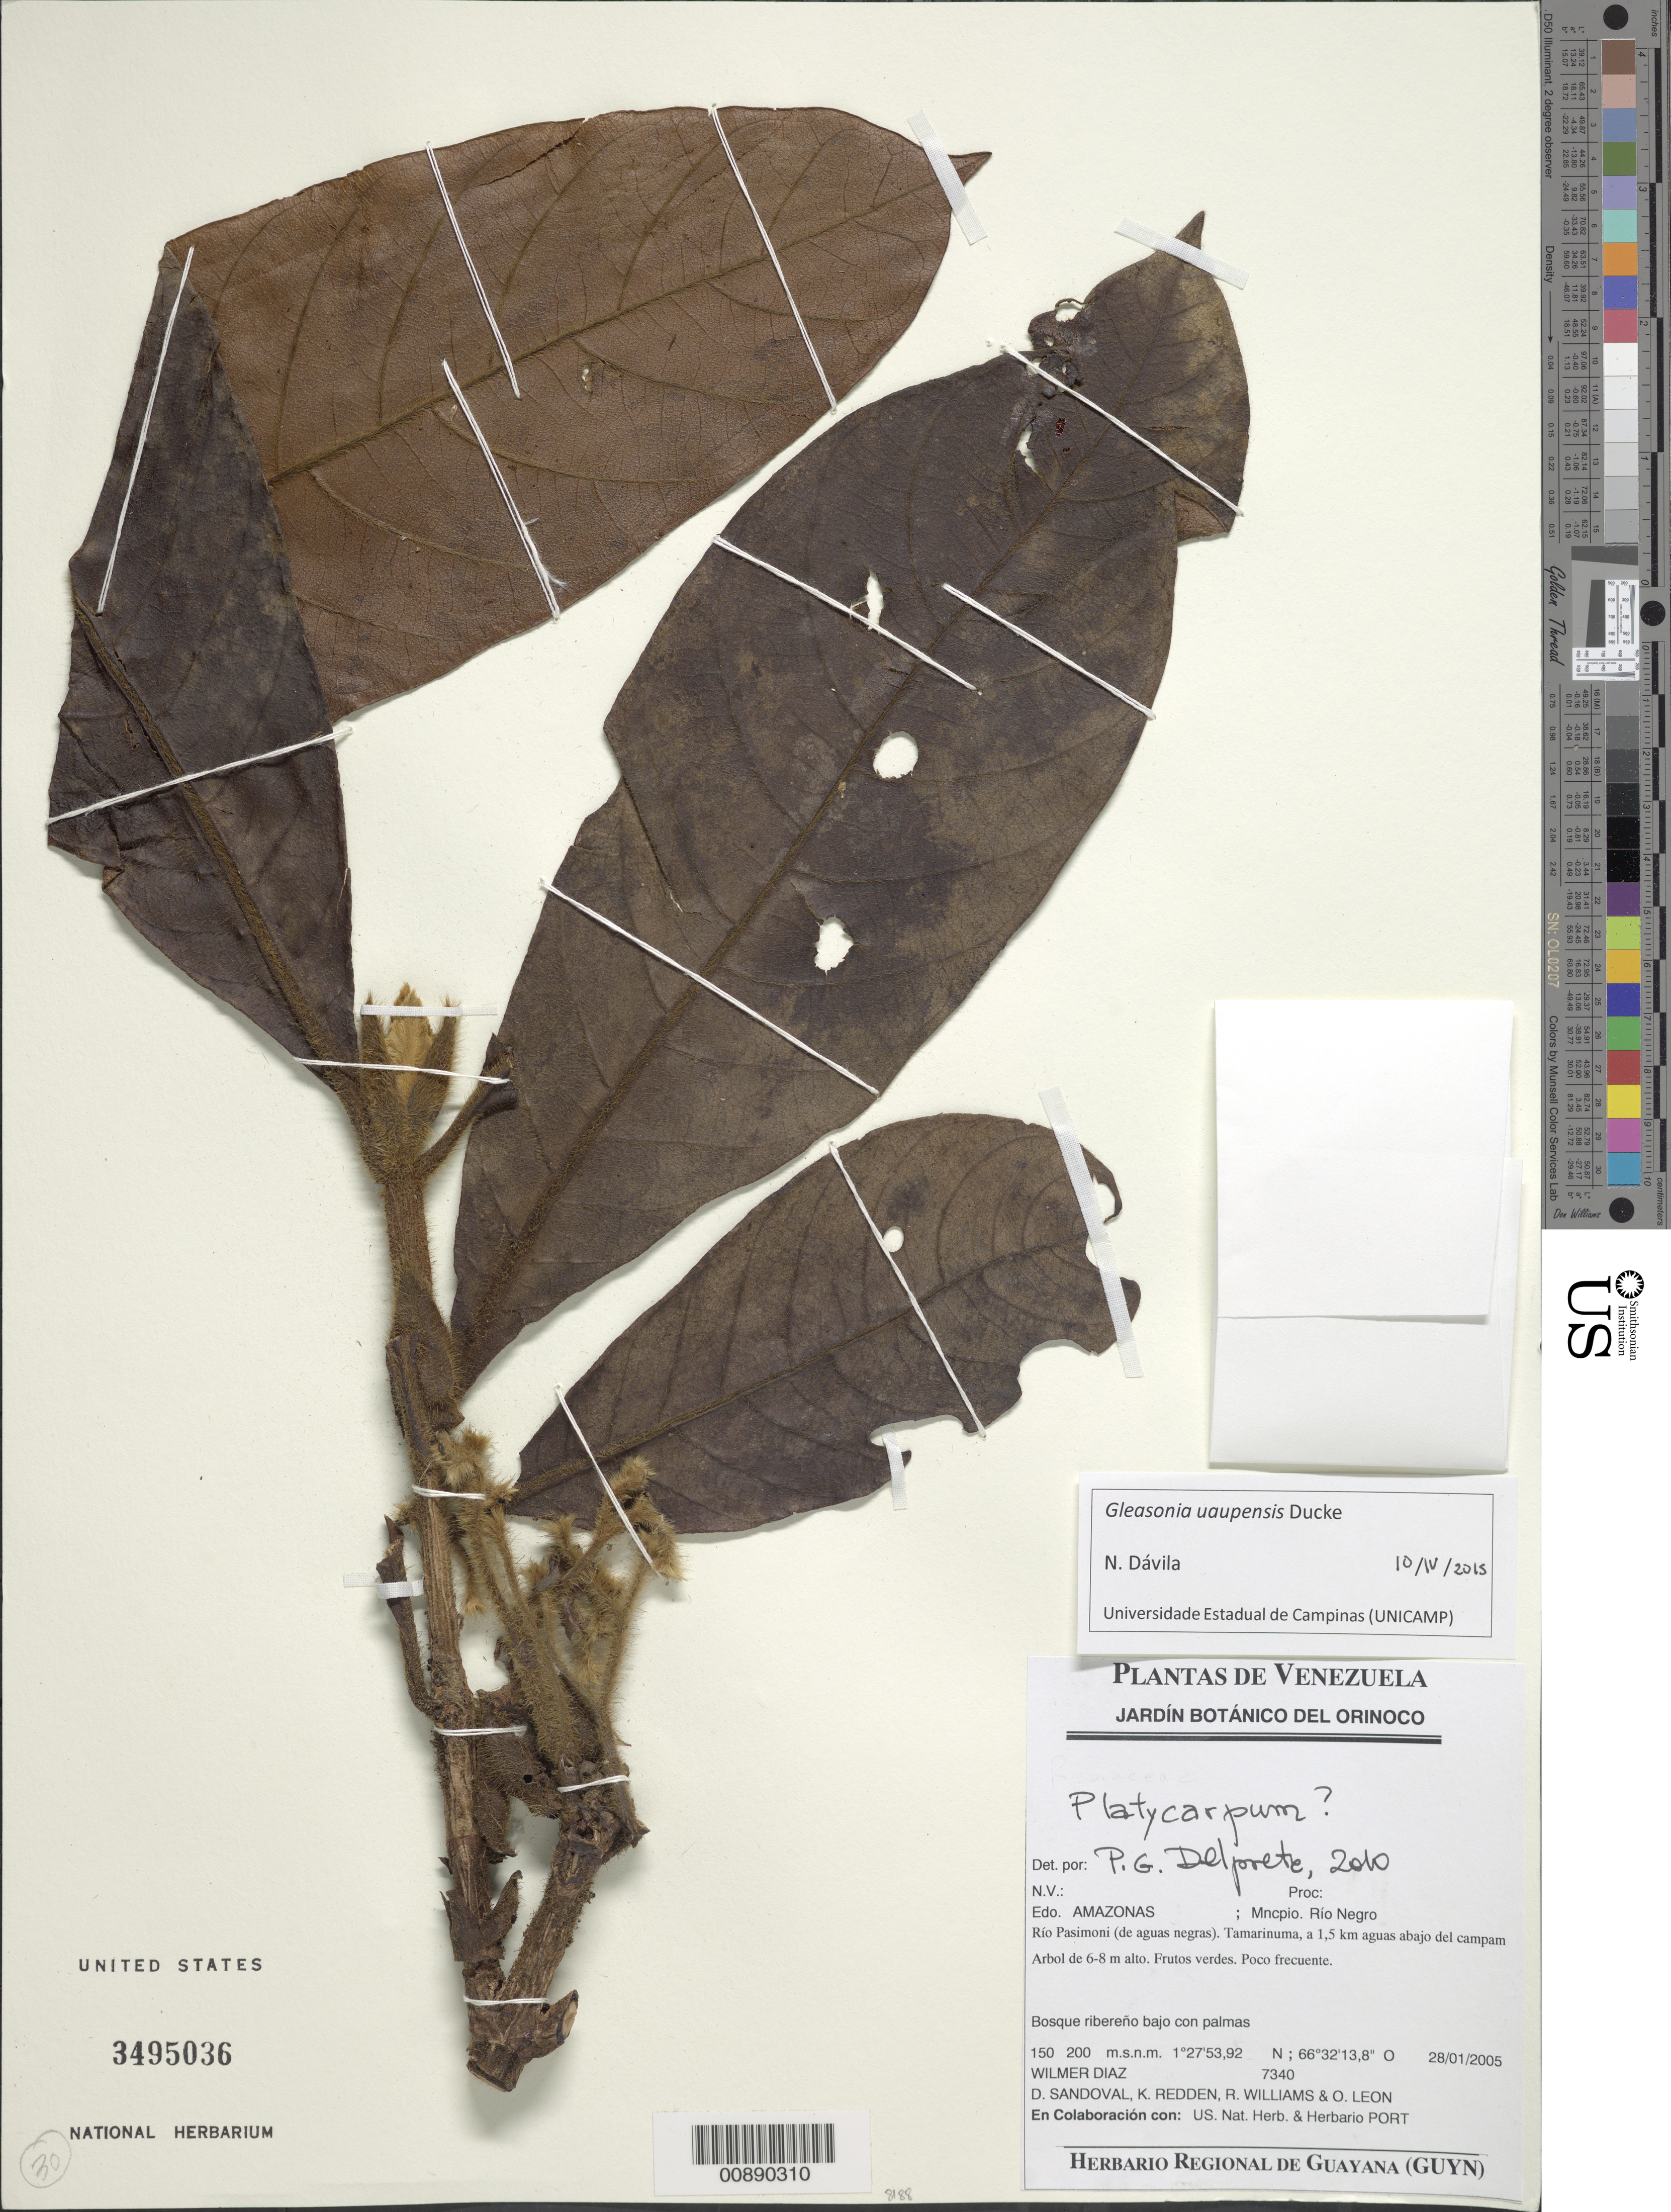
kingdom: Plantae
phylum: Tracheophyta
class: Magnoliopsida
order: Gentianales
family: Rubiaceae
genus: Gleasonia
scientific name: Gleasonia uaupensis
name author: Ducke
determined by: Davila, N.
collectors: W. Díaz P., D. Sandoval, K. M. Redden, R. Williams & O. León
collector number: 7340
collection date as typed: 28-Jan-05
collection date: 2005-01-28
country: Venezuela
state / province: Amazonas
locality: Mun. Río Negro, Río Pasimoni, Tamarinuma, 1.5 km aguas abajo del campamento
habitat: Bosque ribereño bajo con palmas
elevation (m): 150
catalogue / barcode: US 3495036